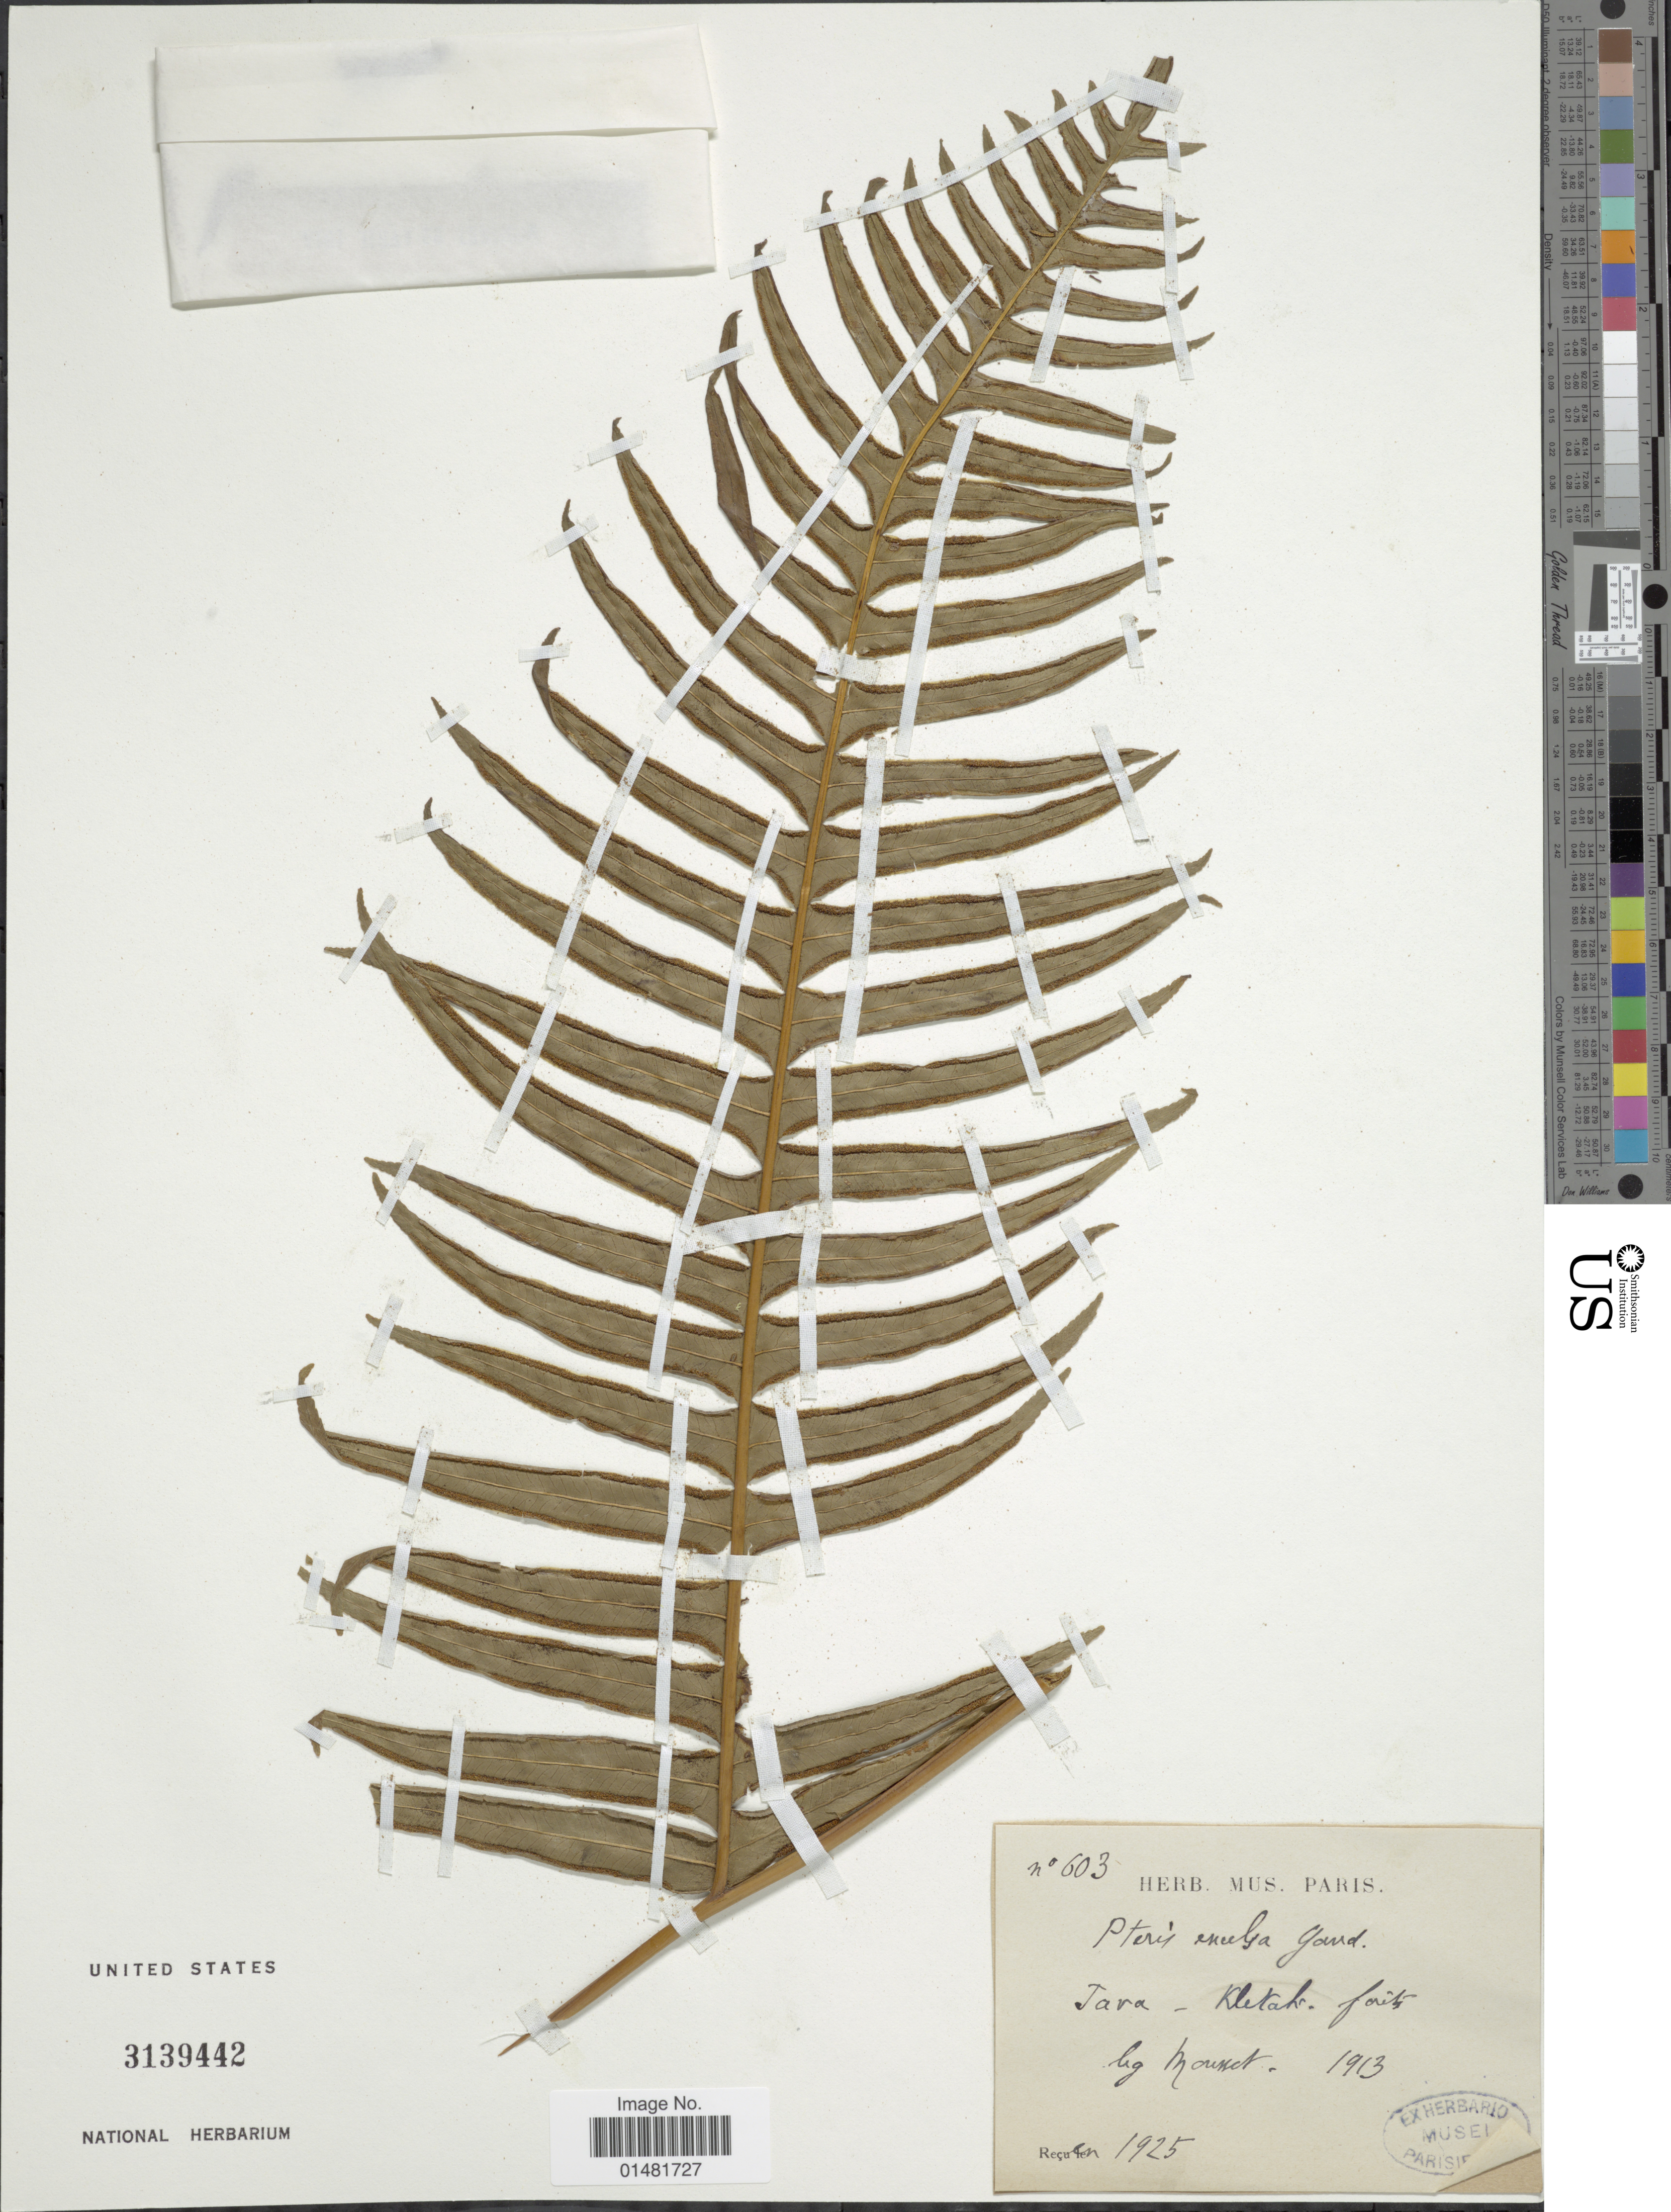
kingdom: Plantae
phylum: Tracheophyta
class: Polypodiopsida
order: Polypodiales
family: Pteridaceae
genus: Pteris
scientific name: Pteris excelsa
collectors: Mousset, --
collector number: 603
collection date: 1913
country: Indonesia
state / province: Java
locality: Kletak forêts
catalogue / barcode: US 3139442